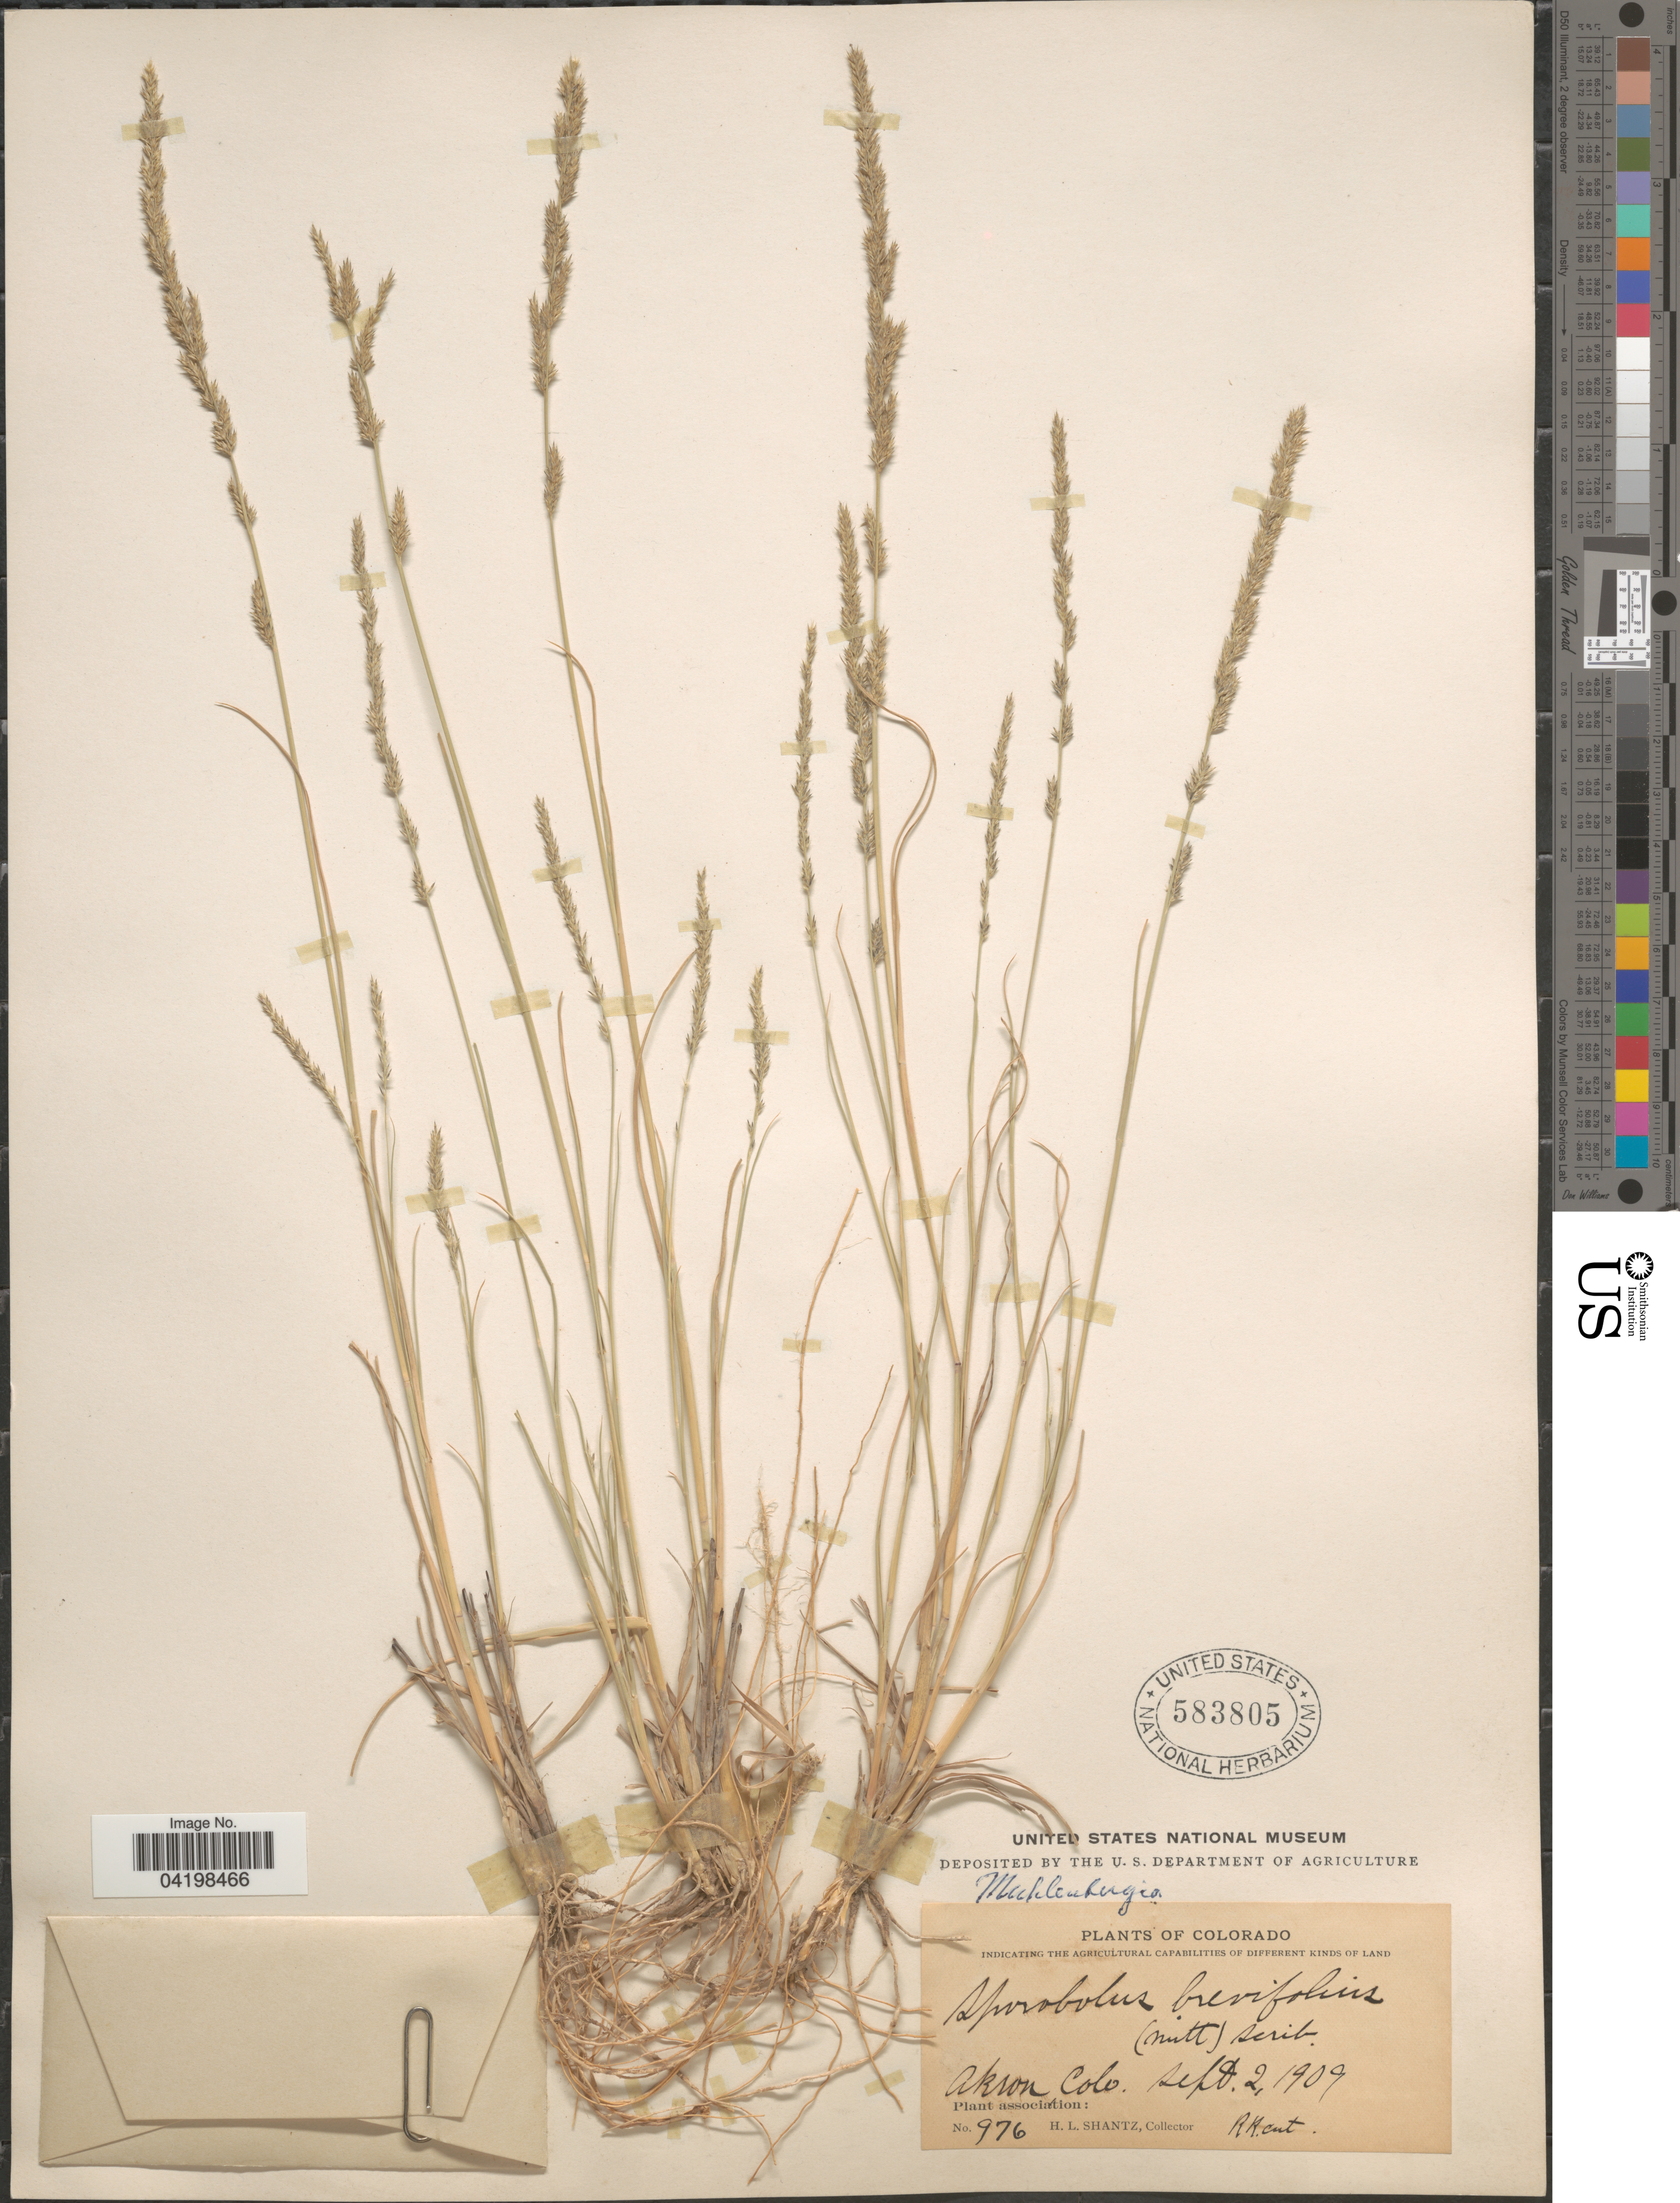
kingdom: Plantae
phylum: Tracheophyta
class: Liliopsida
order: Poales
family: Poaceae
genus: Muhlenbergia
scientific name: Muhlenbergia wrightii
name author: Vasey ex J.M. Coult.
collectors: H. Shantz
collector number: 976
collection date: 1909-09-02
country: United States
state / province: Colorado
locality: Akron.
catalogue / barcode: US 583805